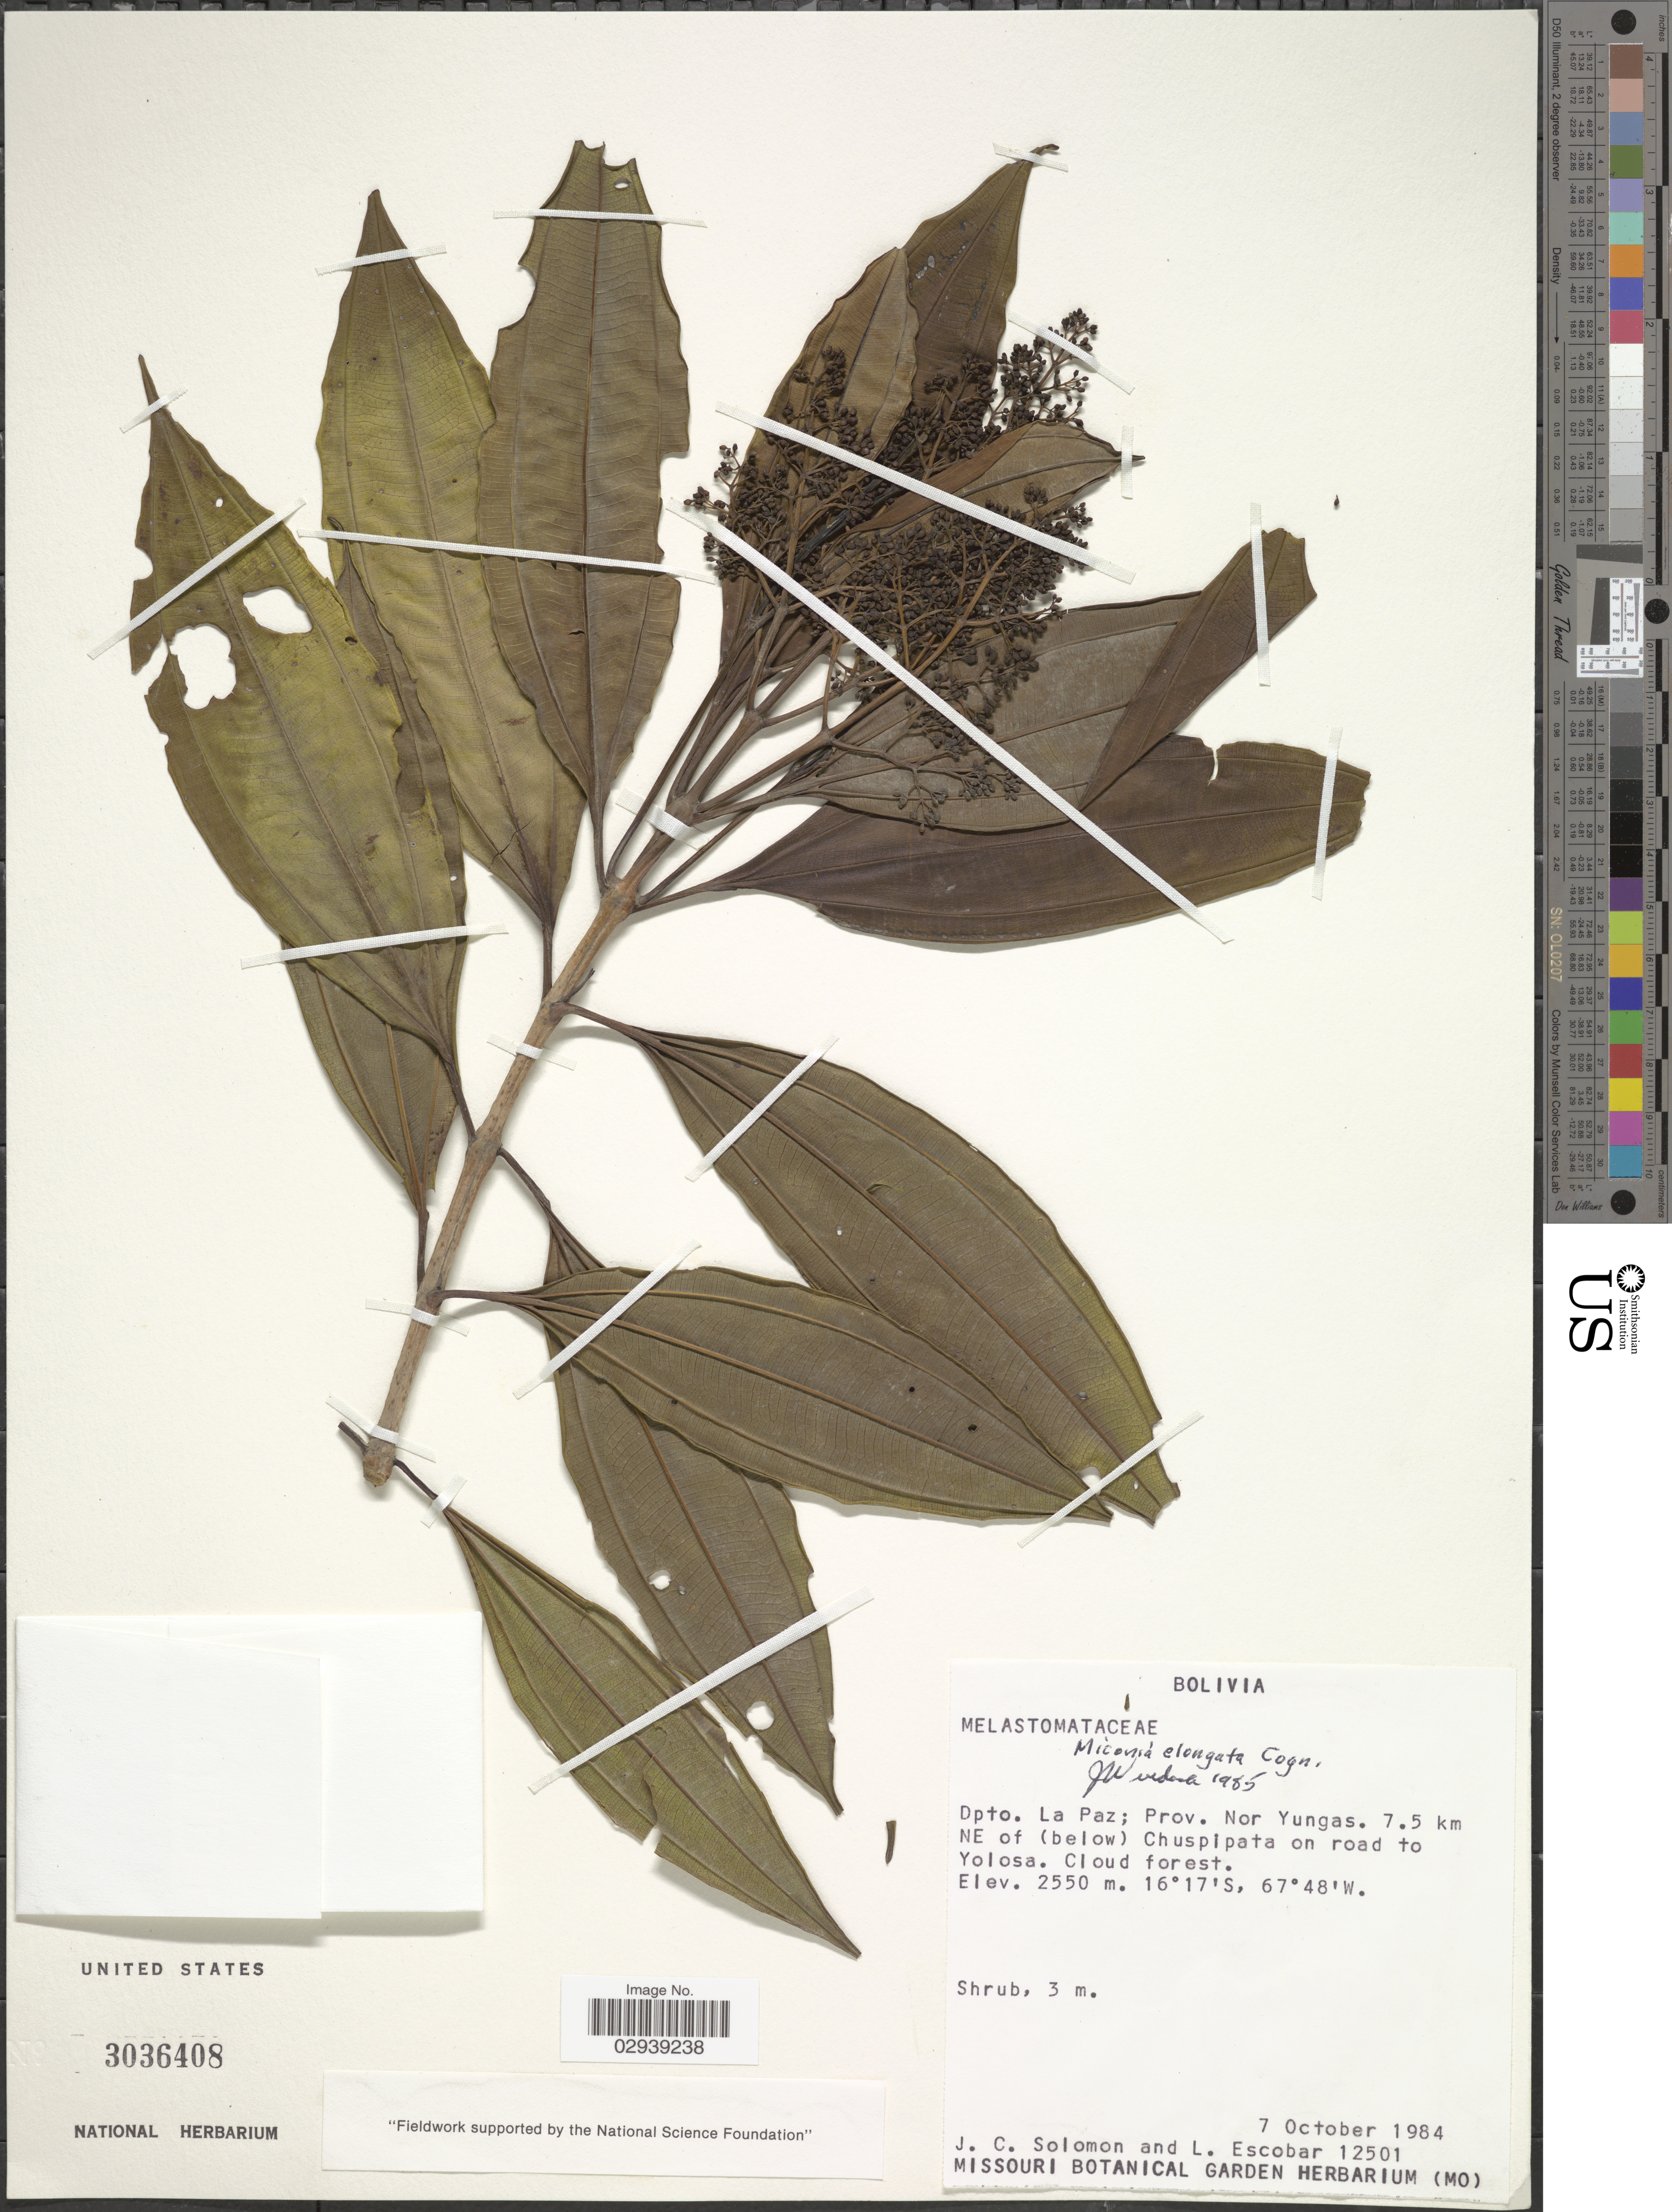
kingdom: Plantae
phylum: Tracheophyta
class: Magnoliopsida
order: Myrtales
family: Melastomataceae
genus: Miconia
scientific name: Miconia elongata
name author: Cogn.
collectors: J. C. Solomon & L. Escobar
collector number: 12501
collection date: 1984-10-07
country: Bolivia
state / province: La Paz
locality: Dpto. La Paz; Prov. Nor Yungas. 7.5 km NE of (below) Chuspipata on road to Yolosa.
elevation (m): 2550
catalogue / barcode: US 3036408